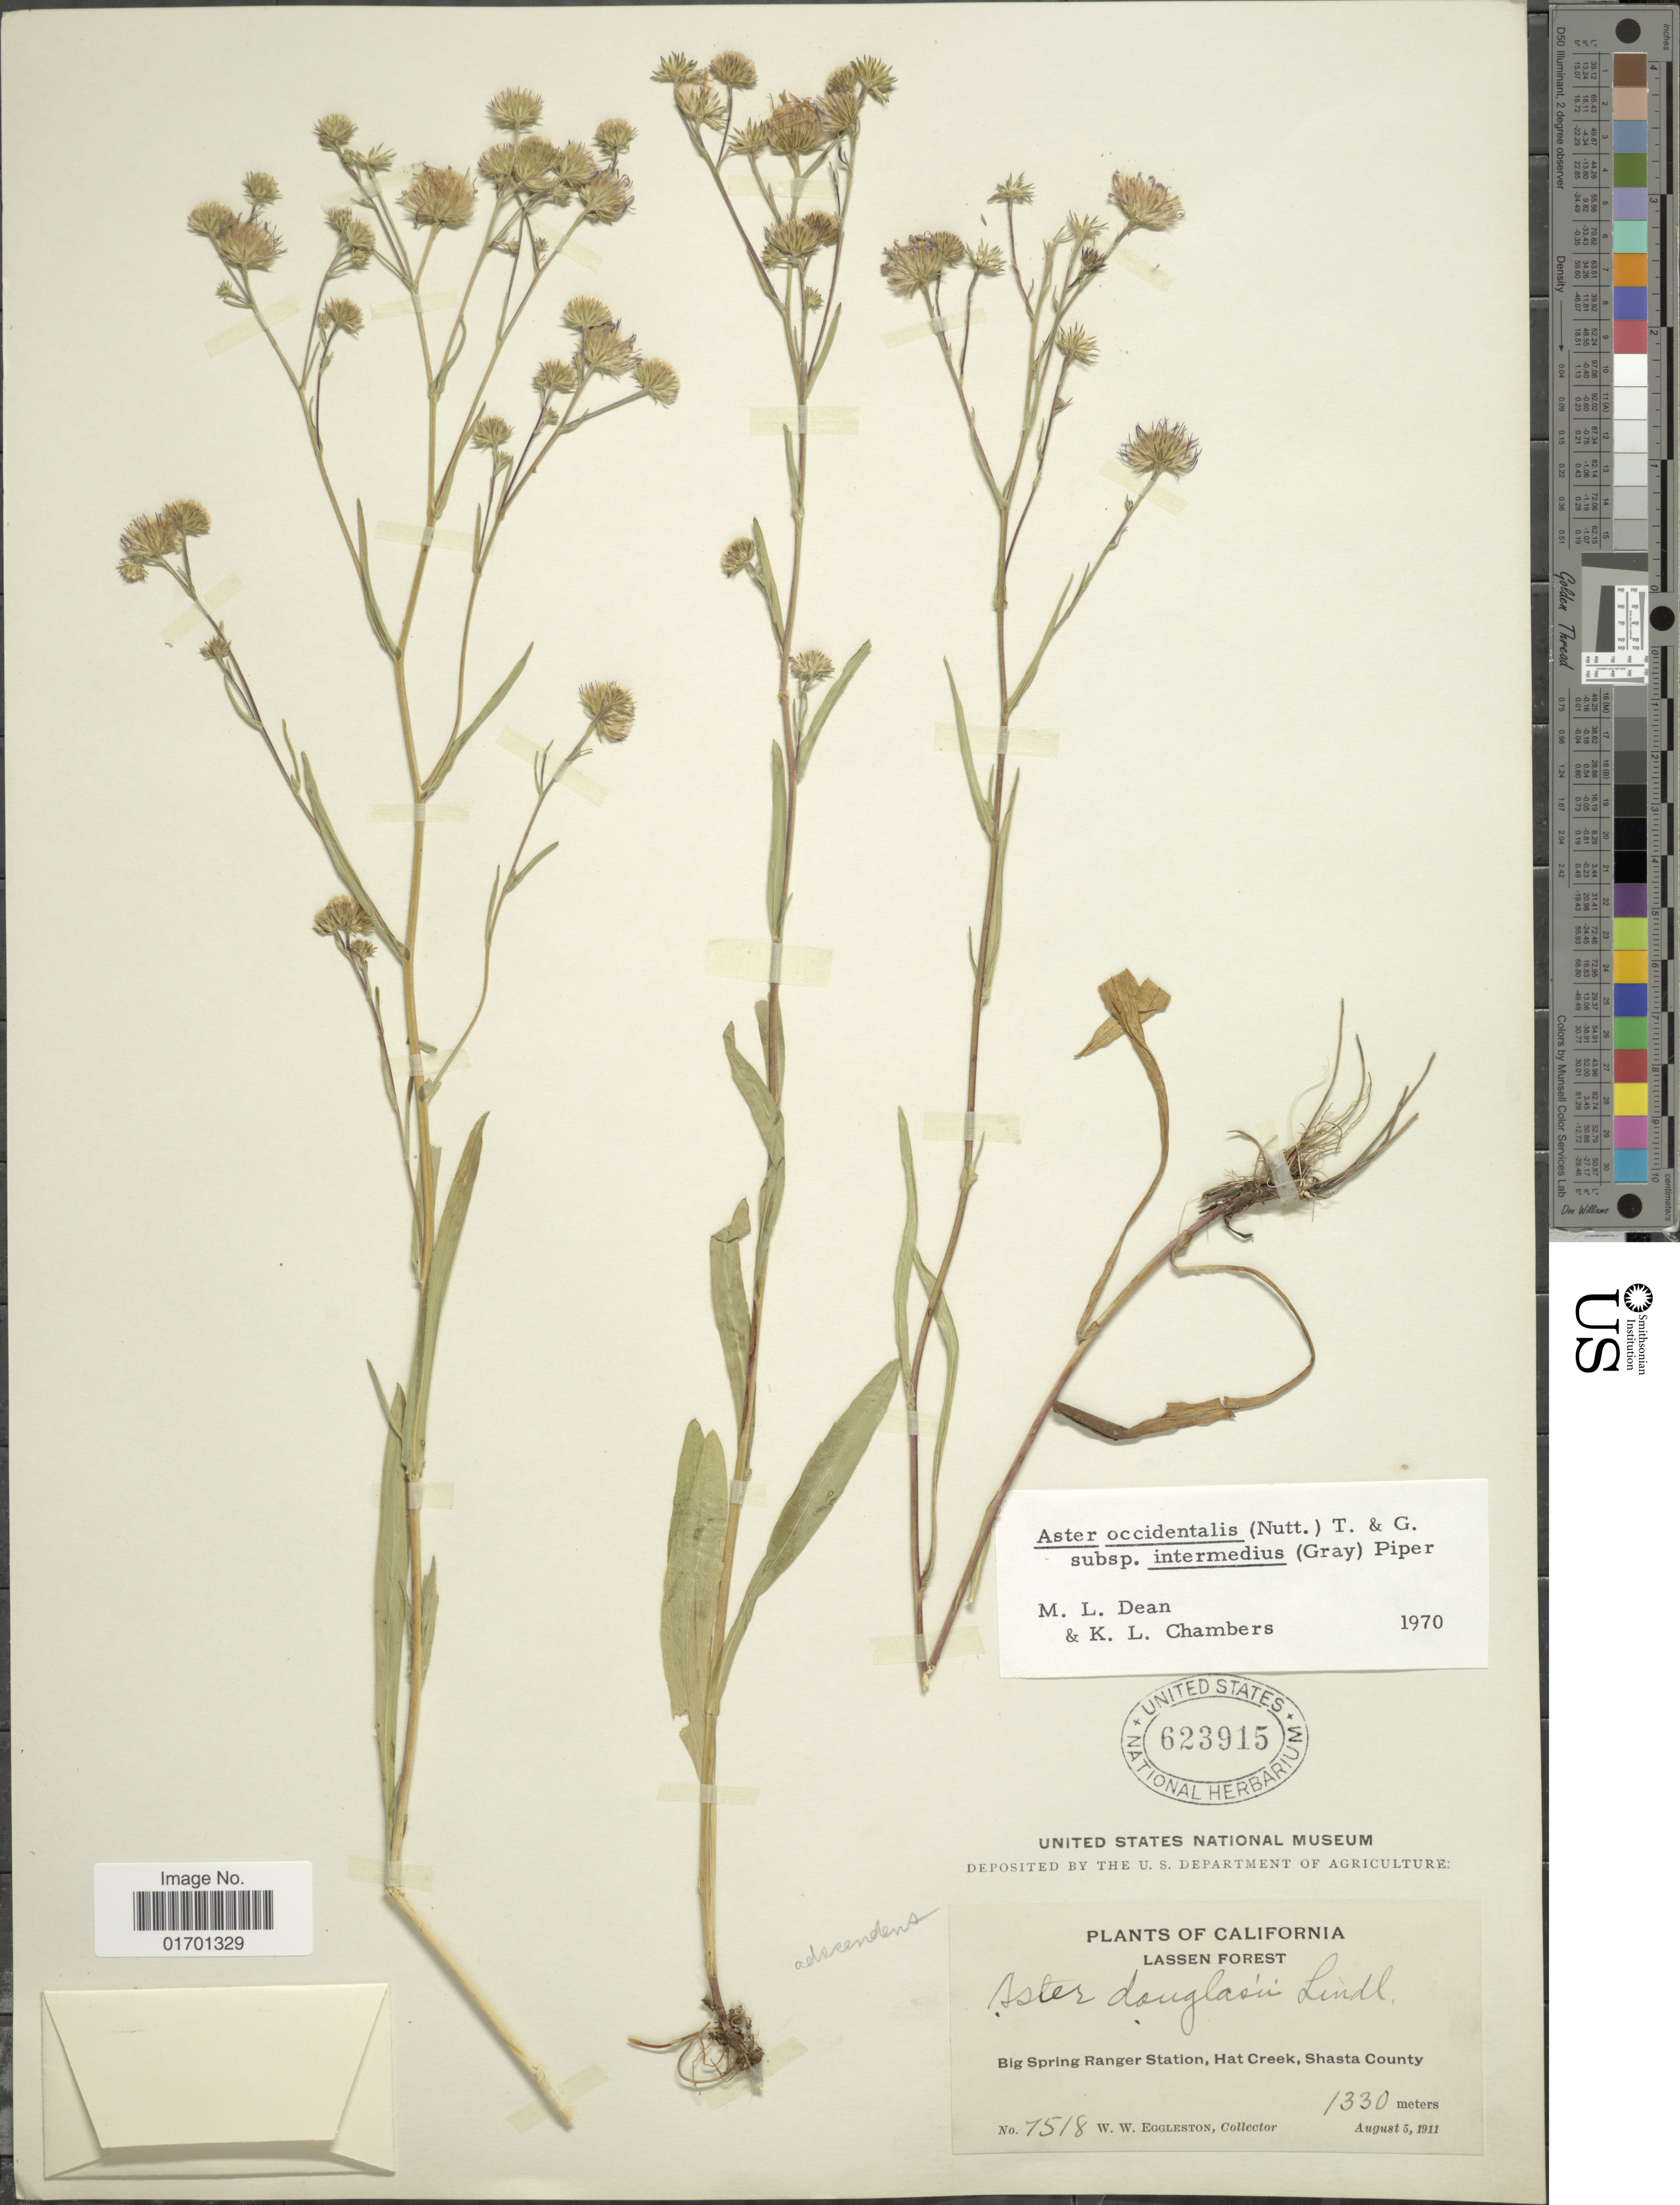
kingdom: Plantae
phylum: Tracheophyta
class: Magnoliopsida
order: Asterales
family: Asteraceae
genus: Symphyotrichum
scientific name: Symphyotrichum spathulatum var. intermedium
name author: (A. Gray) G.L. Nesom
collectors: W. W. Eggleston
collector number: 7518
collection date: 1911-08-05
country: United States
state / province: California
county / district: Shasta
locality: Lassen Forest, Big Spring Ranger Station, Hat Creek, Shasta County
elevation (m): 1330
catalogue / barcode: US 623915